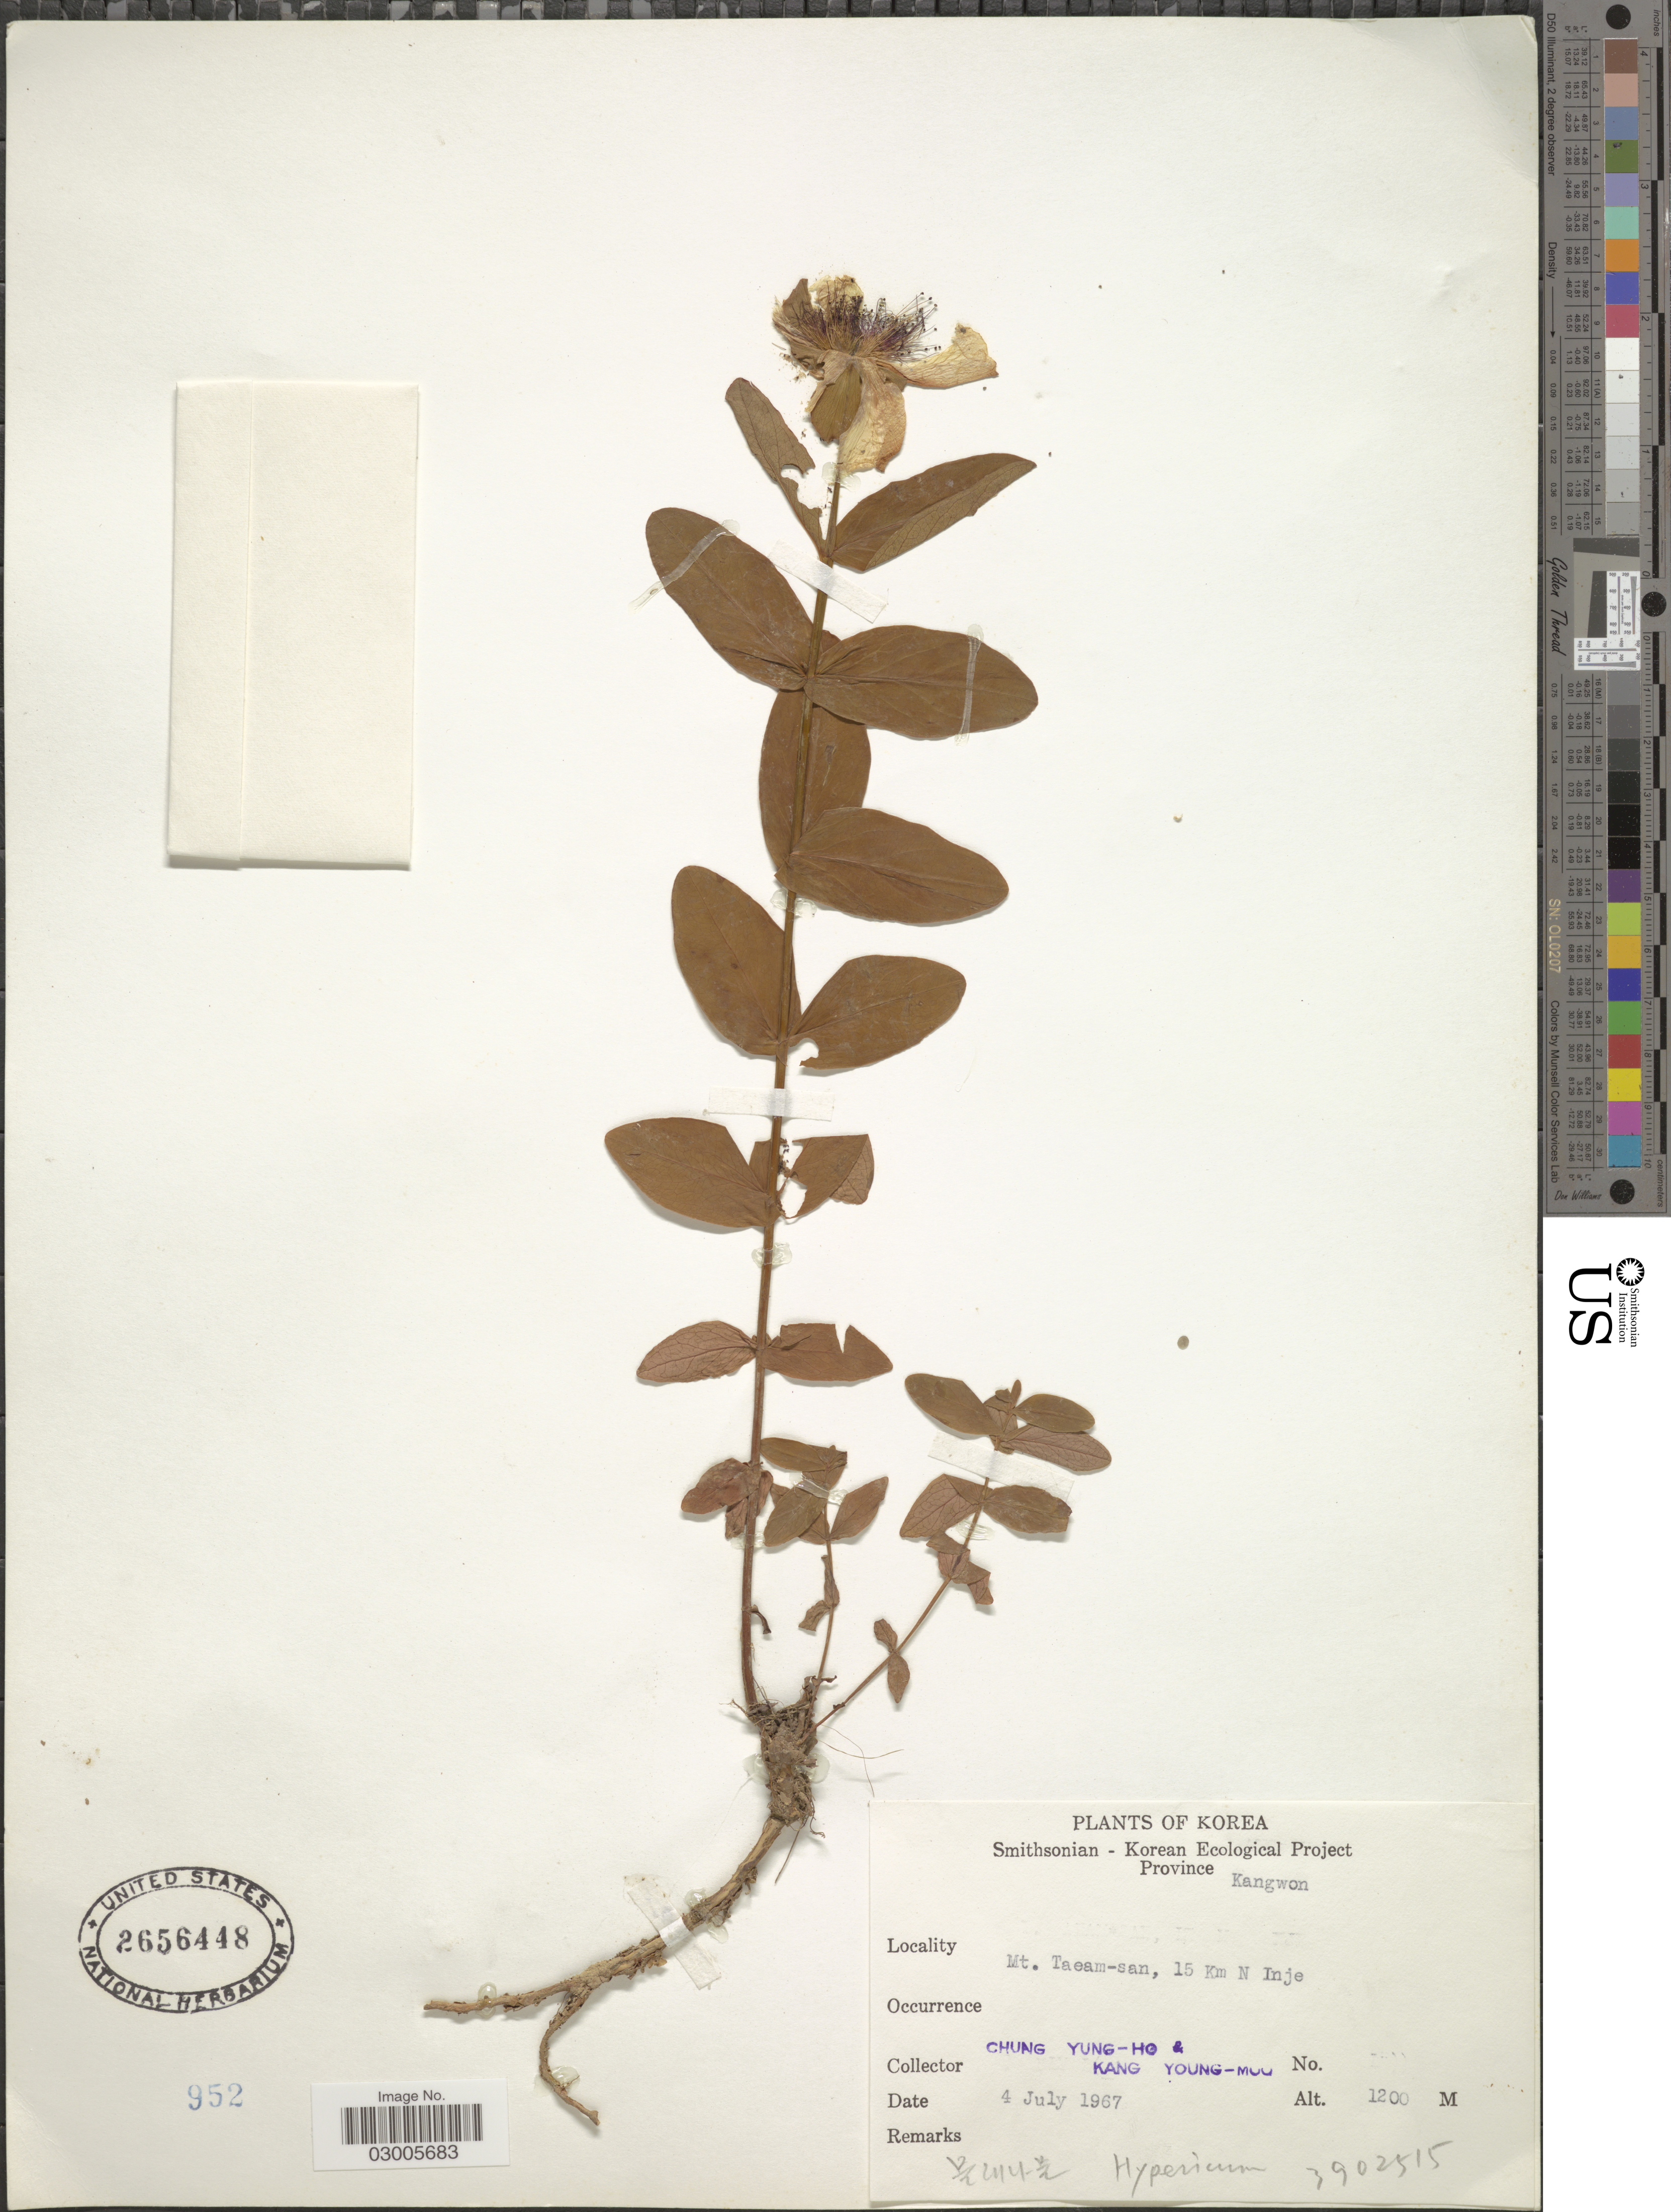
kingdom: Plantae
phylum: Tracheophyta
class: Magnoliopsida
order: Malpighiales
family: Hypericaceae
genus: Hypericum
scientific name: Hypericum sp.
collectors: C. Yung-Ho & K. Young-Moo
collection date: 1967-07-04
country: North Korea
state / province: Kangwon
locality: Mt. Taeam-san, 15 Km N Inje.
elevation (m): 1200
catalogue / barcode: US 2656448